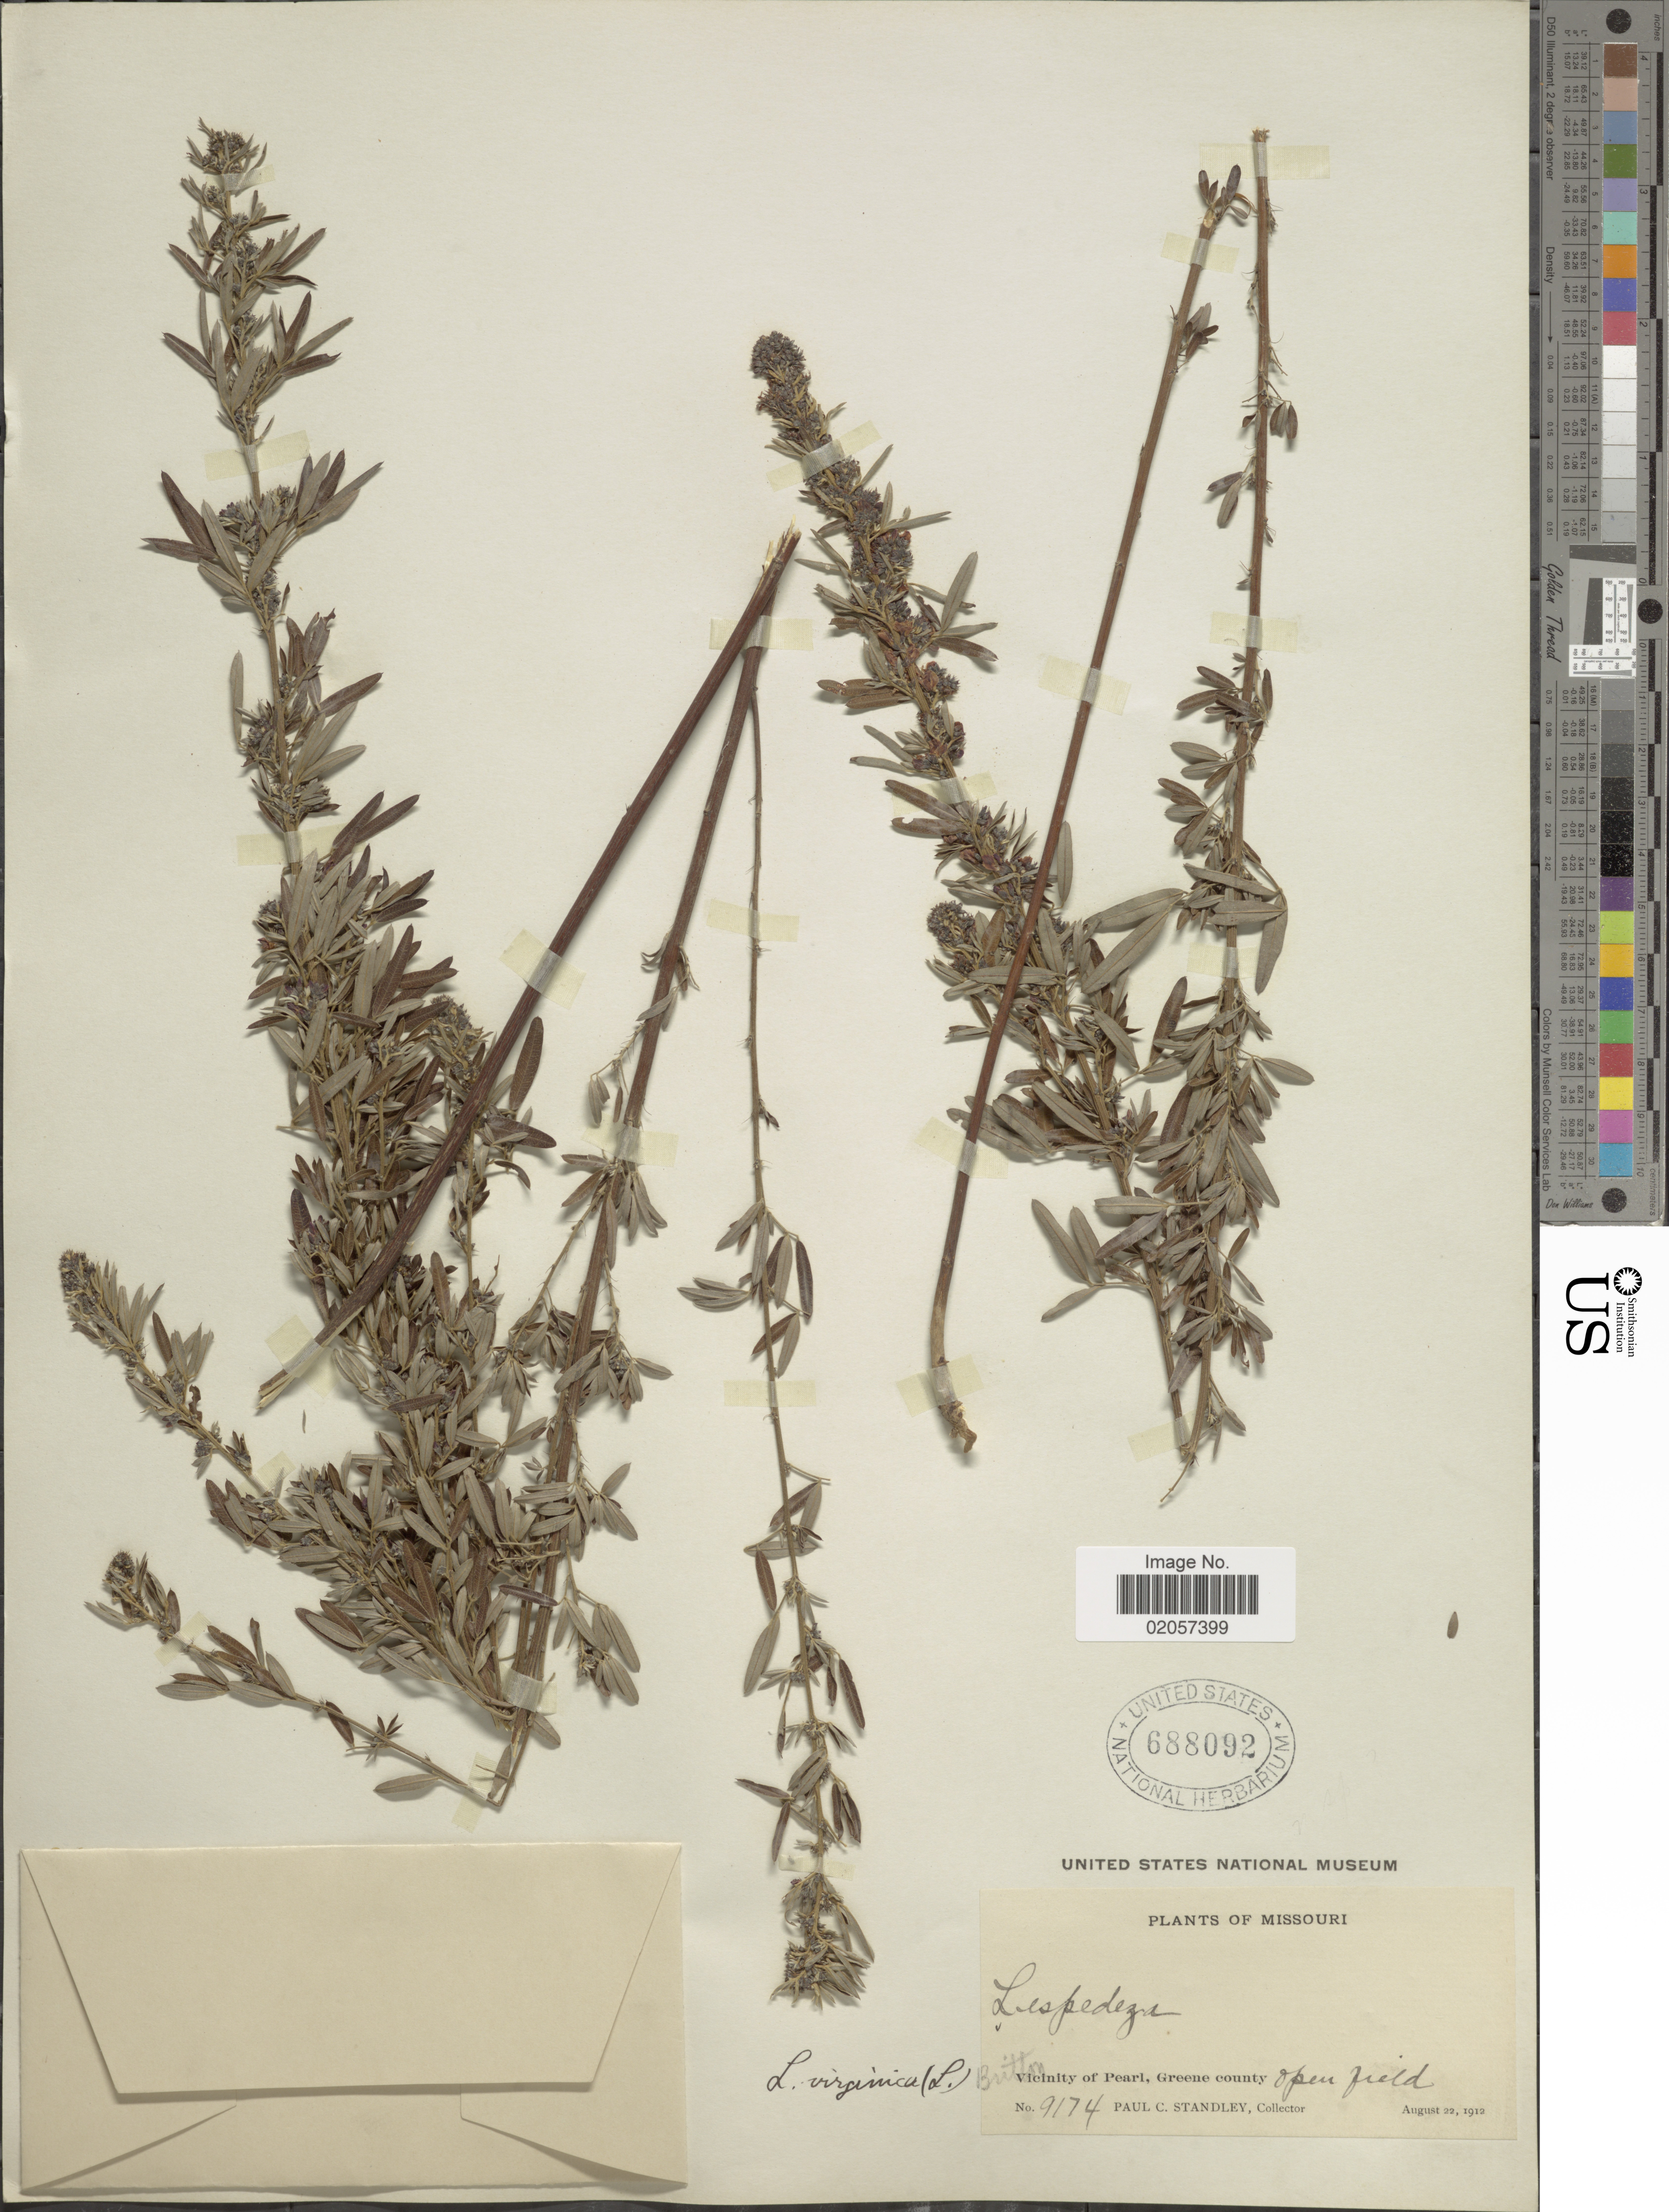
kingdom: Plantae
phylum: Tracheophyta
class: Magnoliopsida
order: Fabales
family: Fabaceae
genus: Lespedeza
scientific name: Lespedeza virginica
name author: (L.) Britton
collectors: P. C. Standley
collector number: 9174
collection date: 1912-08-22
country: United States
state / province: Missouri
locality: Missouri, Vicinity of Pearl, Green County. open field.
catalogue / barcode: US 688092